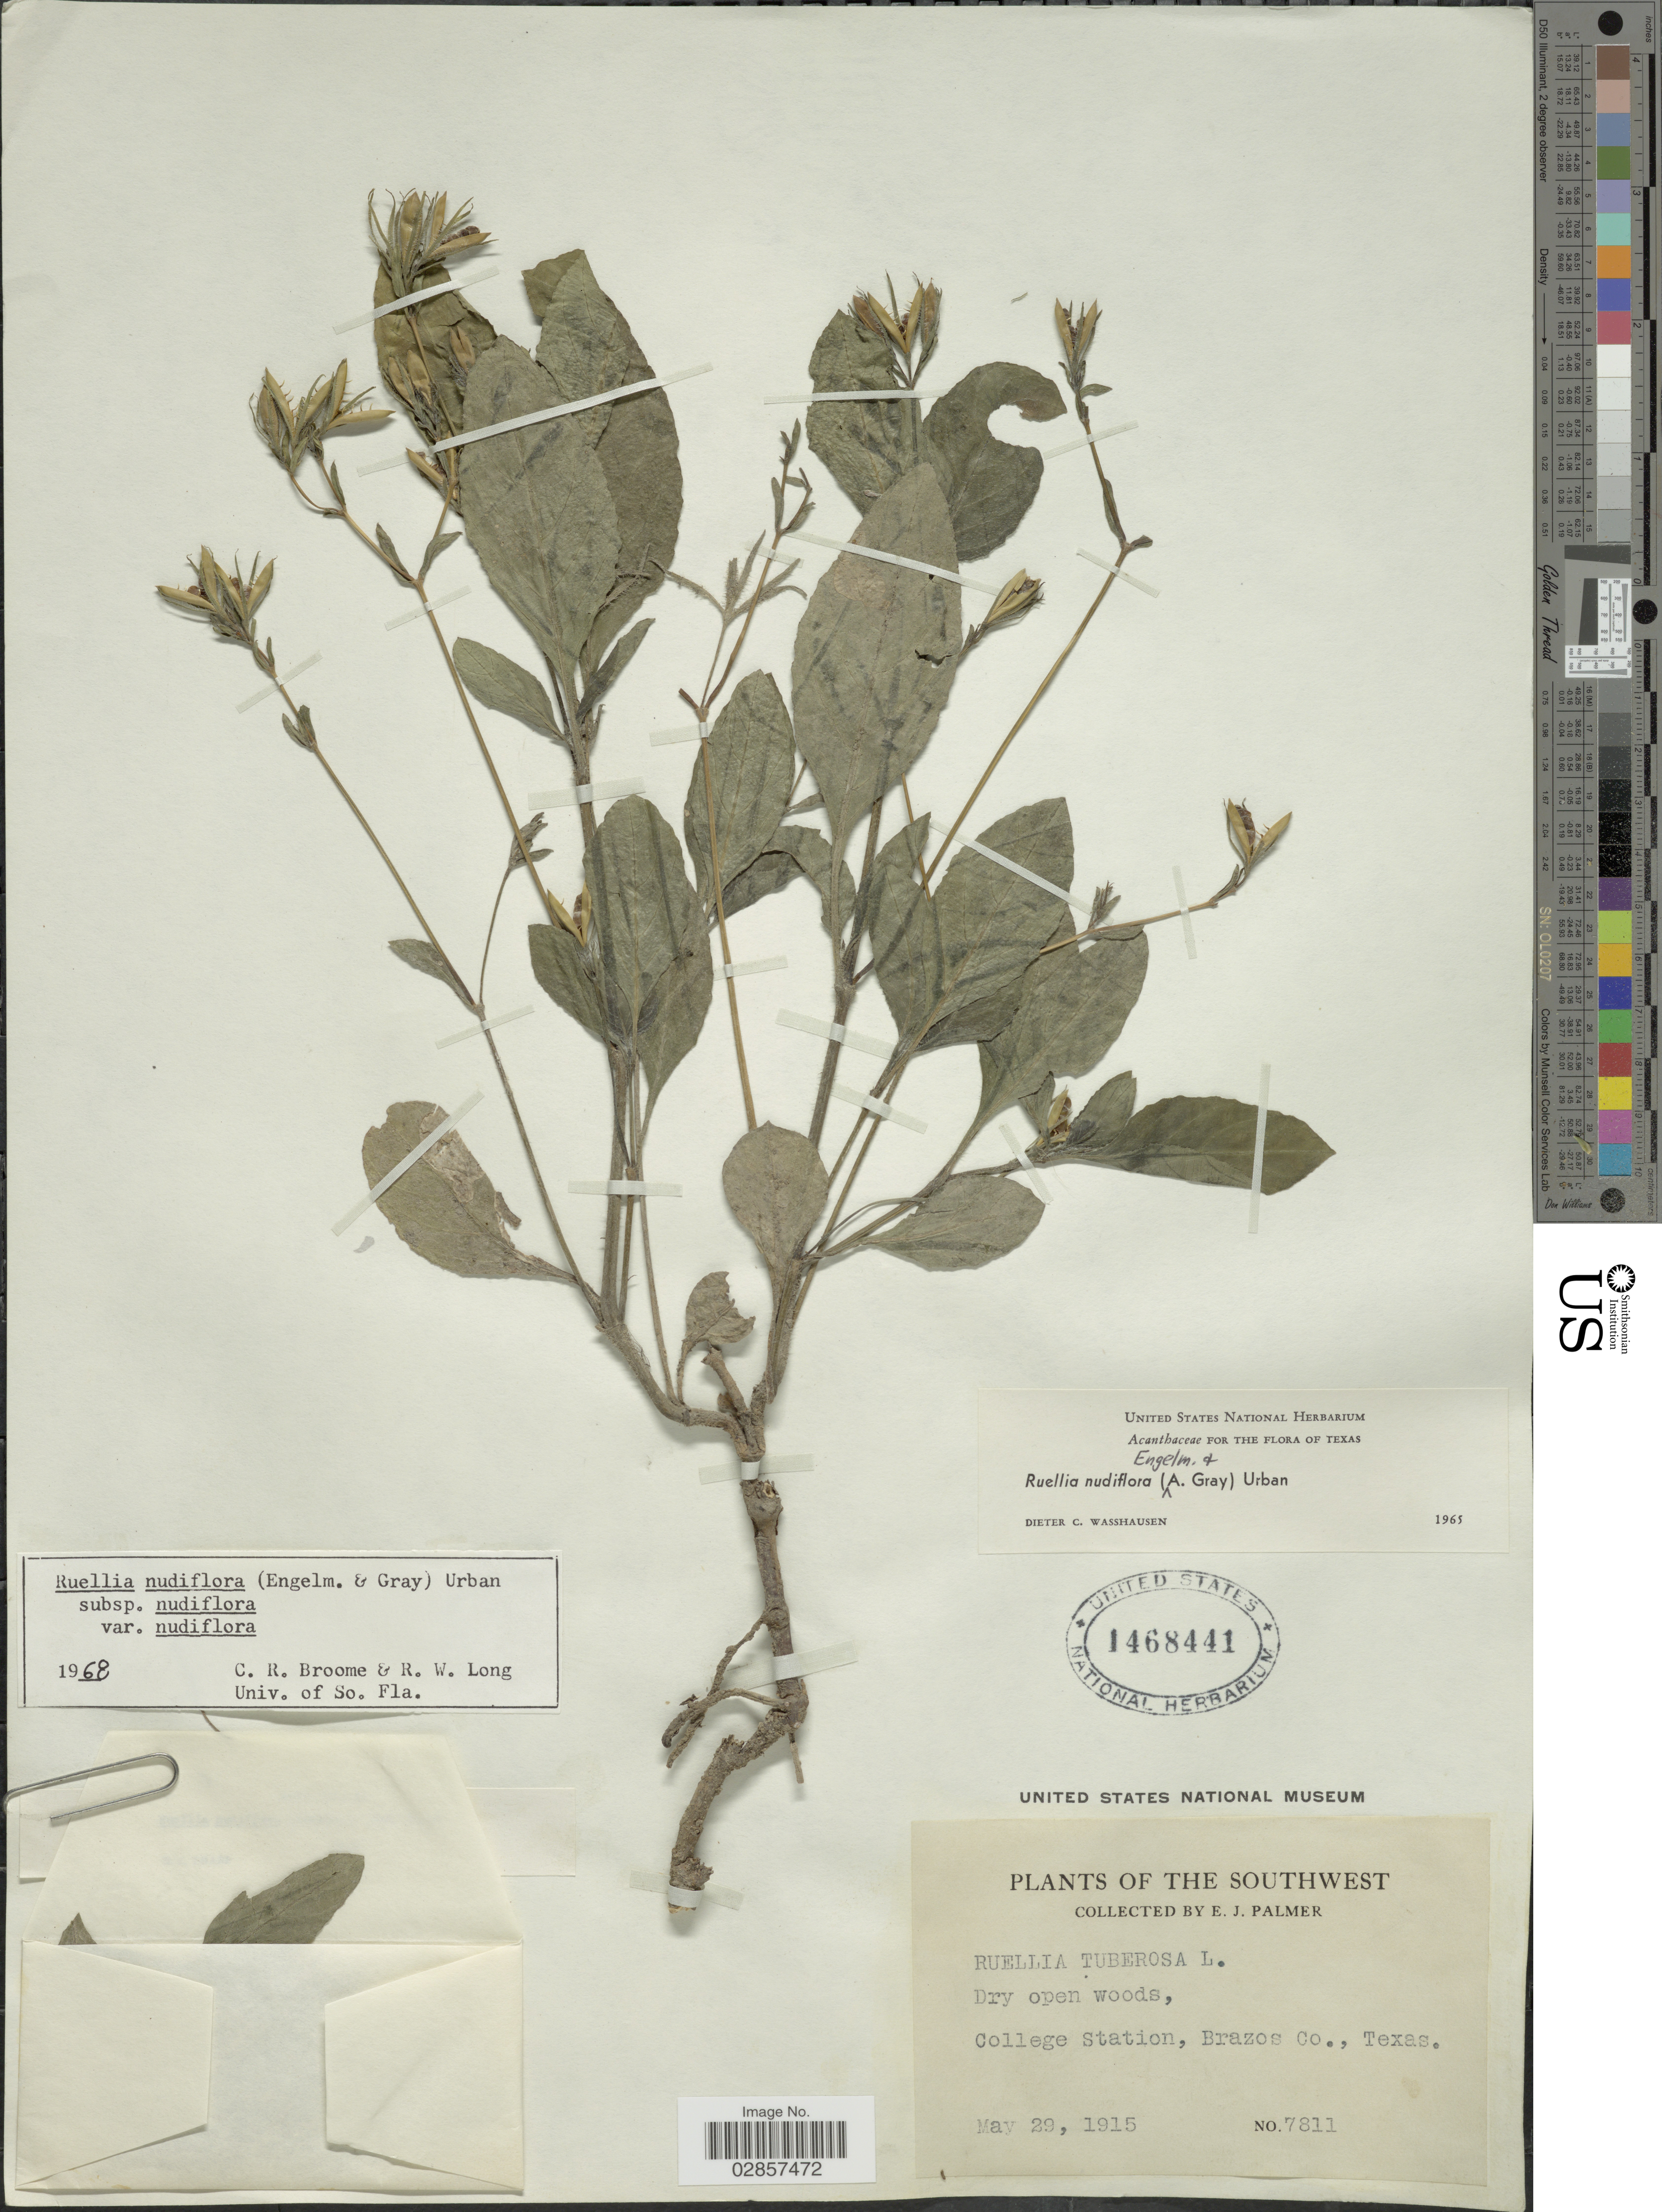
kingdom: Plantae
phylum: Tracheophyta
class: Magnoliopsida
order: Lamiales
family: Acanthaceae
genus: Ruellia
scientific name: Ruellia nudiflora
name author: (Engelm. & A. Gray) Urb.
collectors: E. J. Palmer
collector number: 7811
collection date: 1915-05-29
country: United States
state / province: Texas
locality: The Southwest, College Station, Brazos Co., Texas.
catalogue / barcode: US 1468441